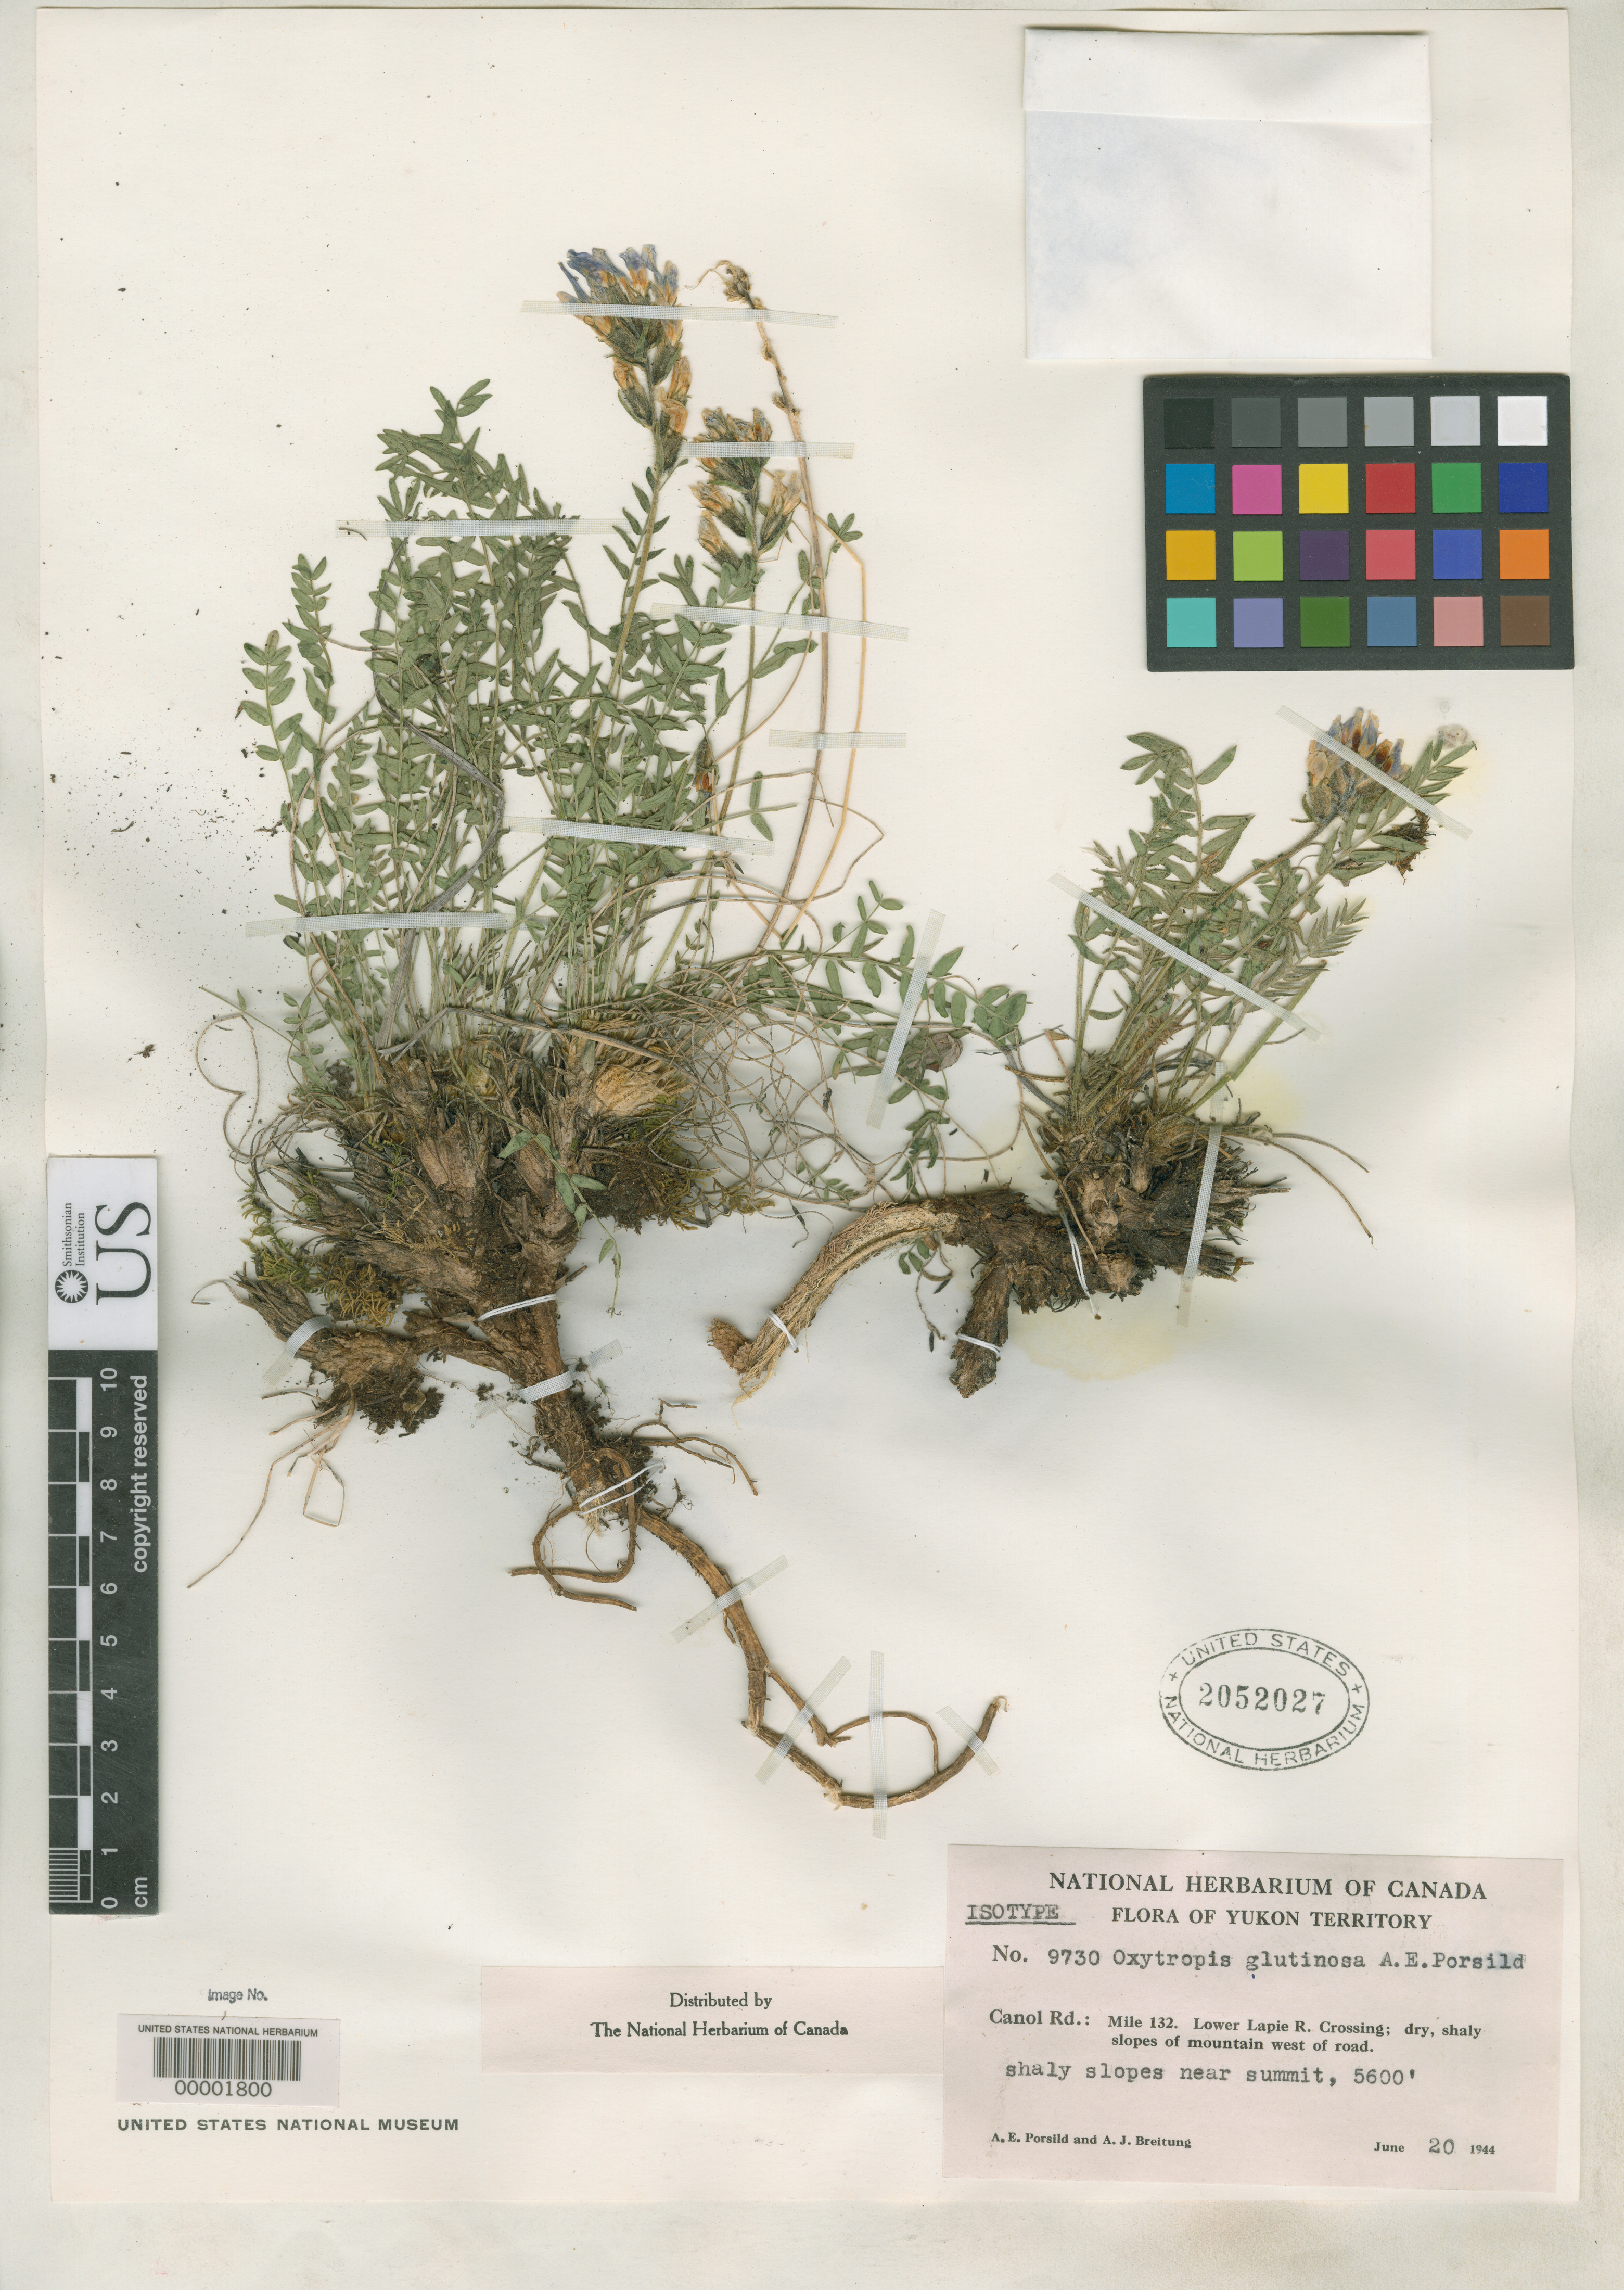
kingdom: Plantae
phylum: Tracheophyta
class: Magnoliopsida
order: Fabales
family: Fabaceae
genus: Oxytropis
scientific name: Oxytropis glutinosa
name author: A.E. Porsild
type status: Type Fragment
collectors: A. E. Porsild & A. J. Breitung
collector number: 9730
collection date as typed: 20 Jun 1944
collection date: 1944-06-20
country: Canada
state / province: Yukon Territory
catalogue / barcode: US 2052027